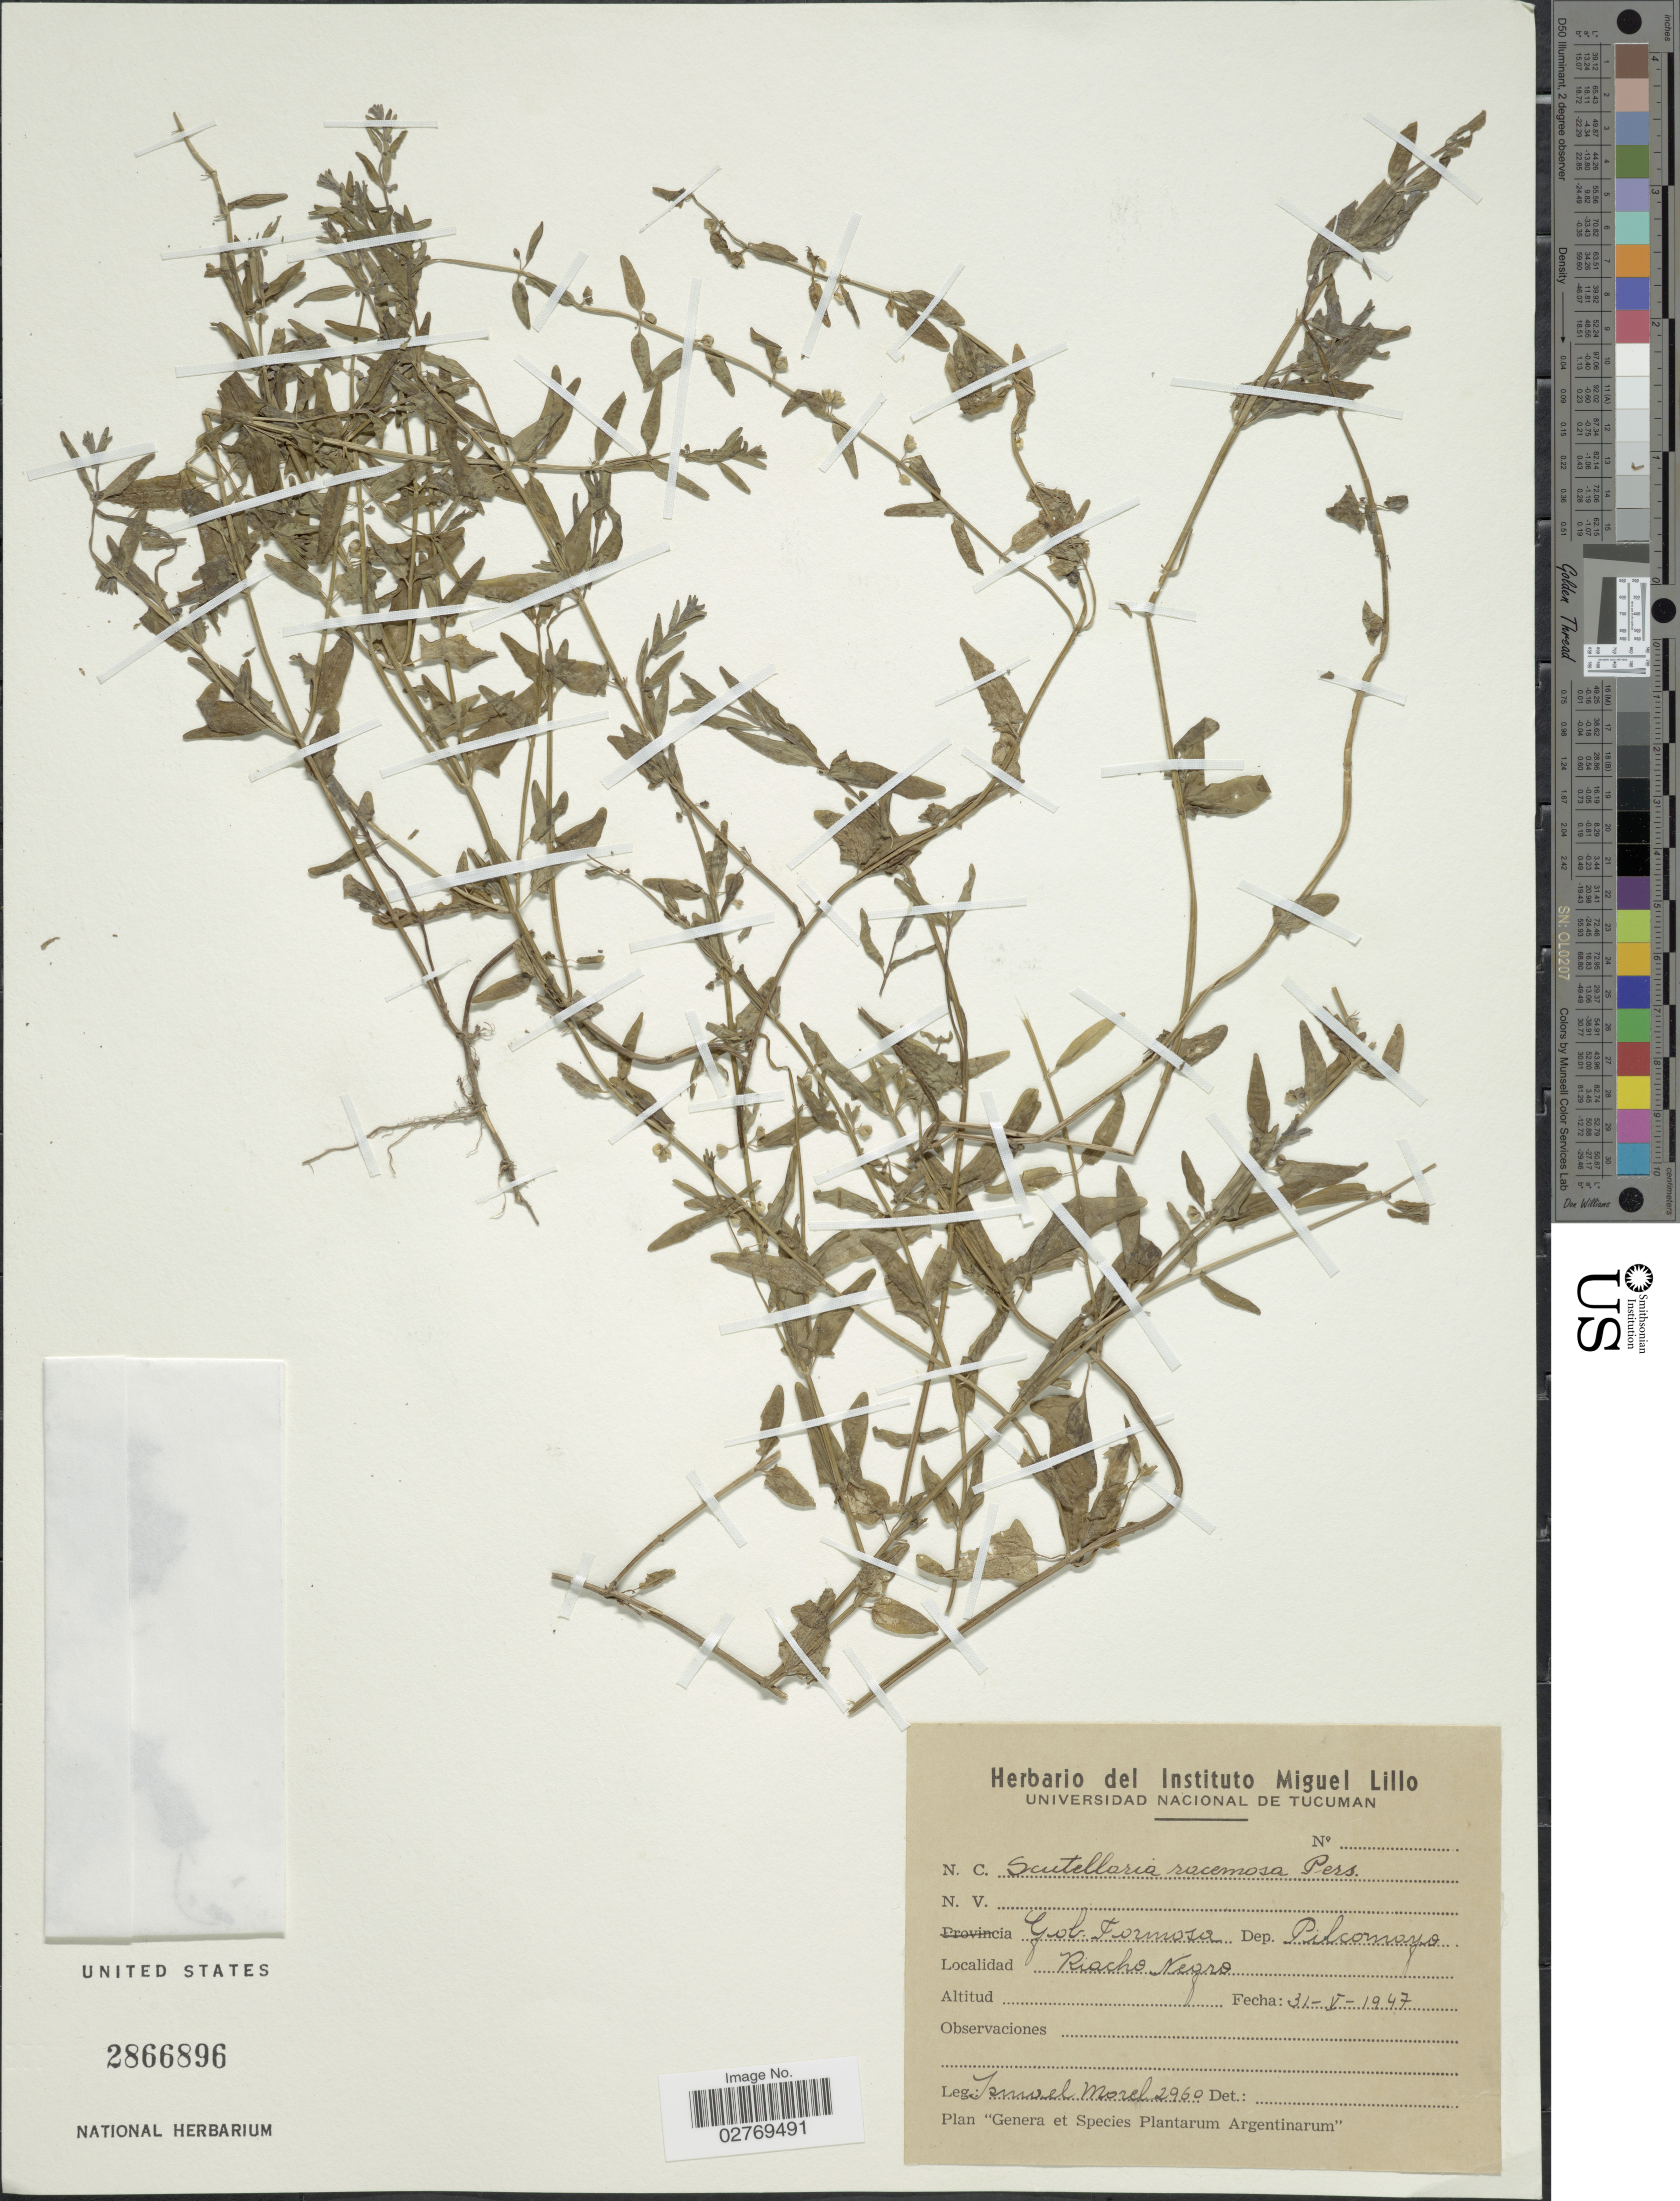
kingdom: Plantae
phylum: Tracheophyta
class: Magnoliopsida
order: Lamiales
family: Lamiaceae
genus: Scutellaria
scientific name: Scutellaria racemosa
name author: Pers.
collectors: I. Morel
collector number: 2960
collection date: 1947-05-31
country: Argentina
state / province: Formosa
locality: Gob. Formosa. Dep. Pilcomayo. Riacho Negro.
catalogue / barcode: US 2866896